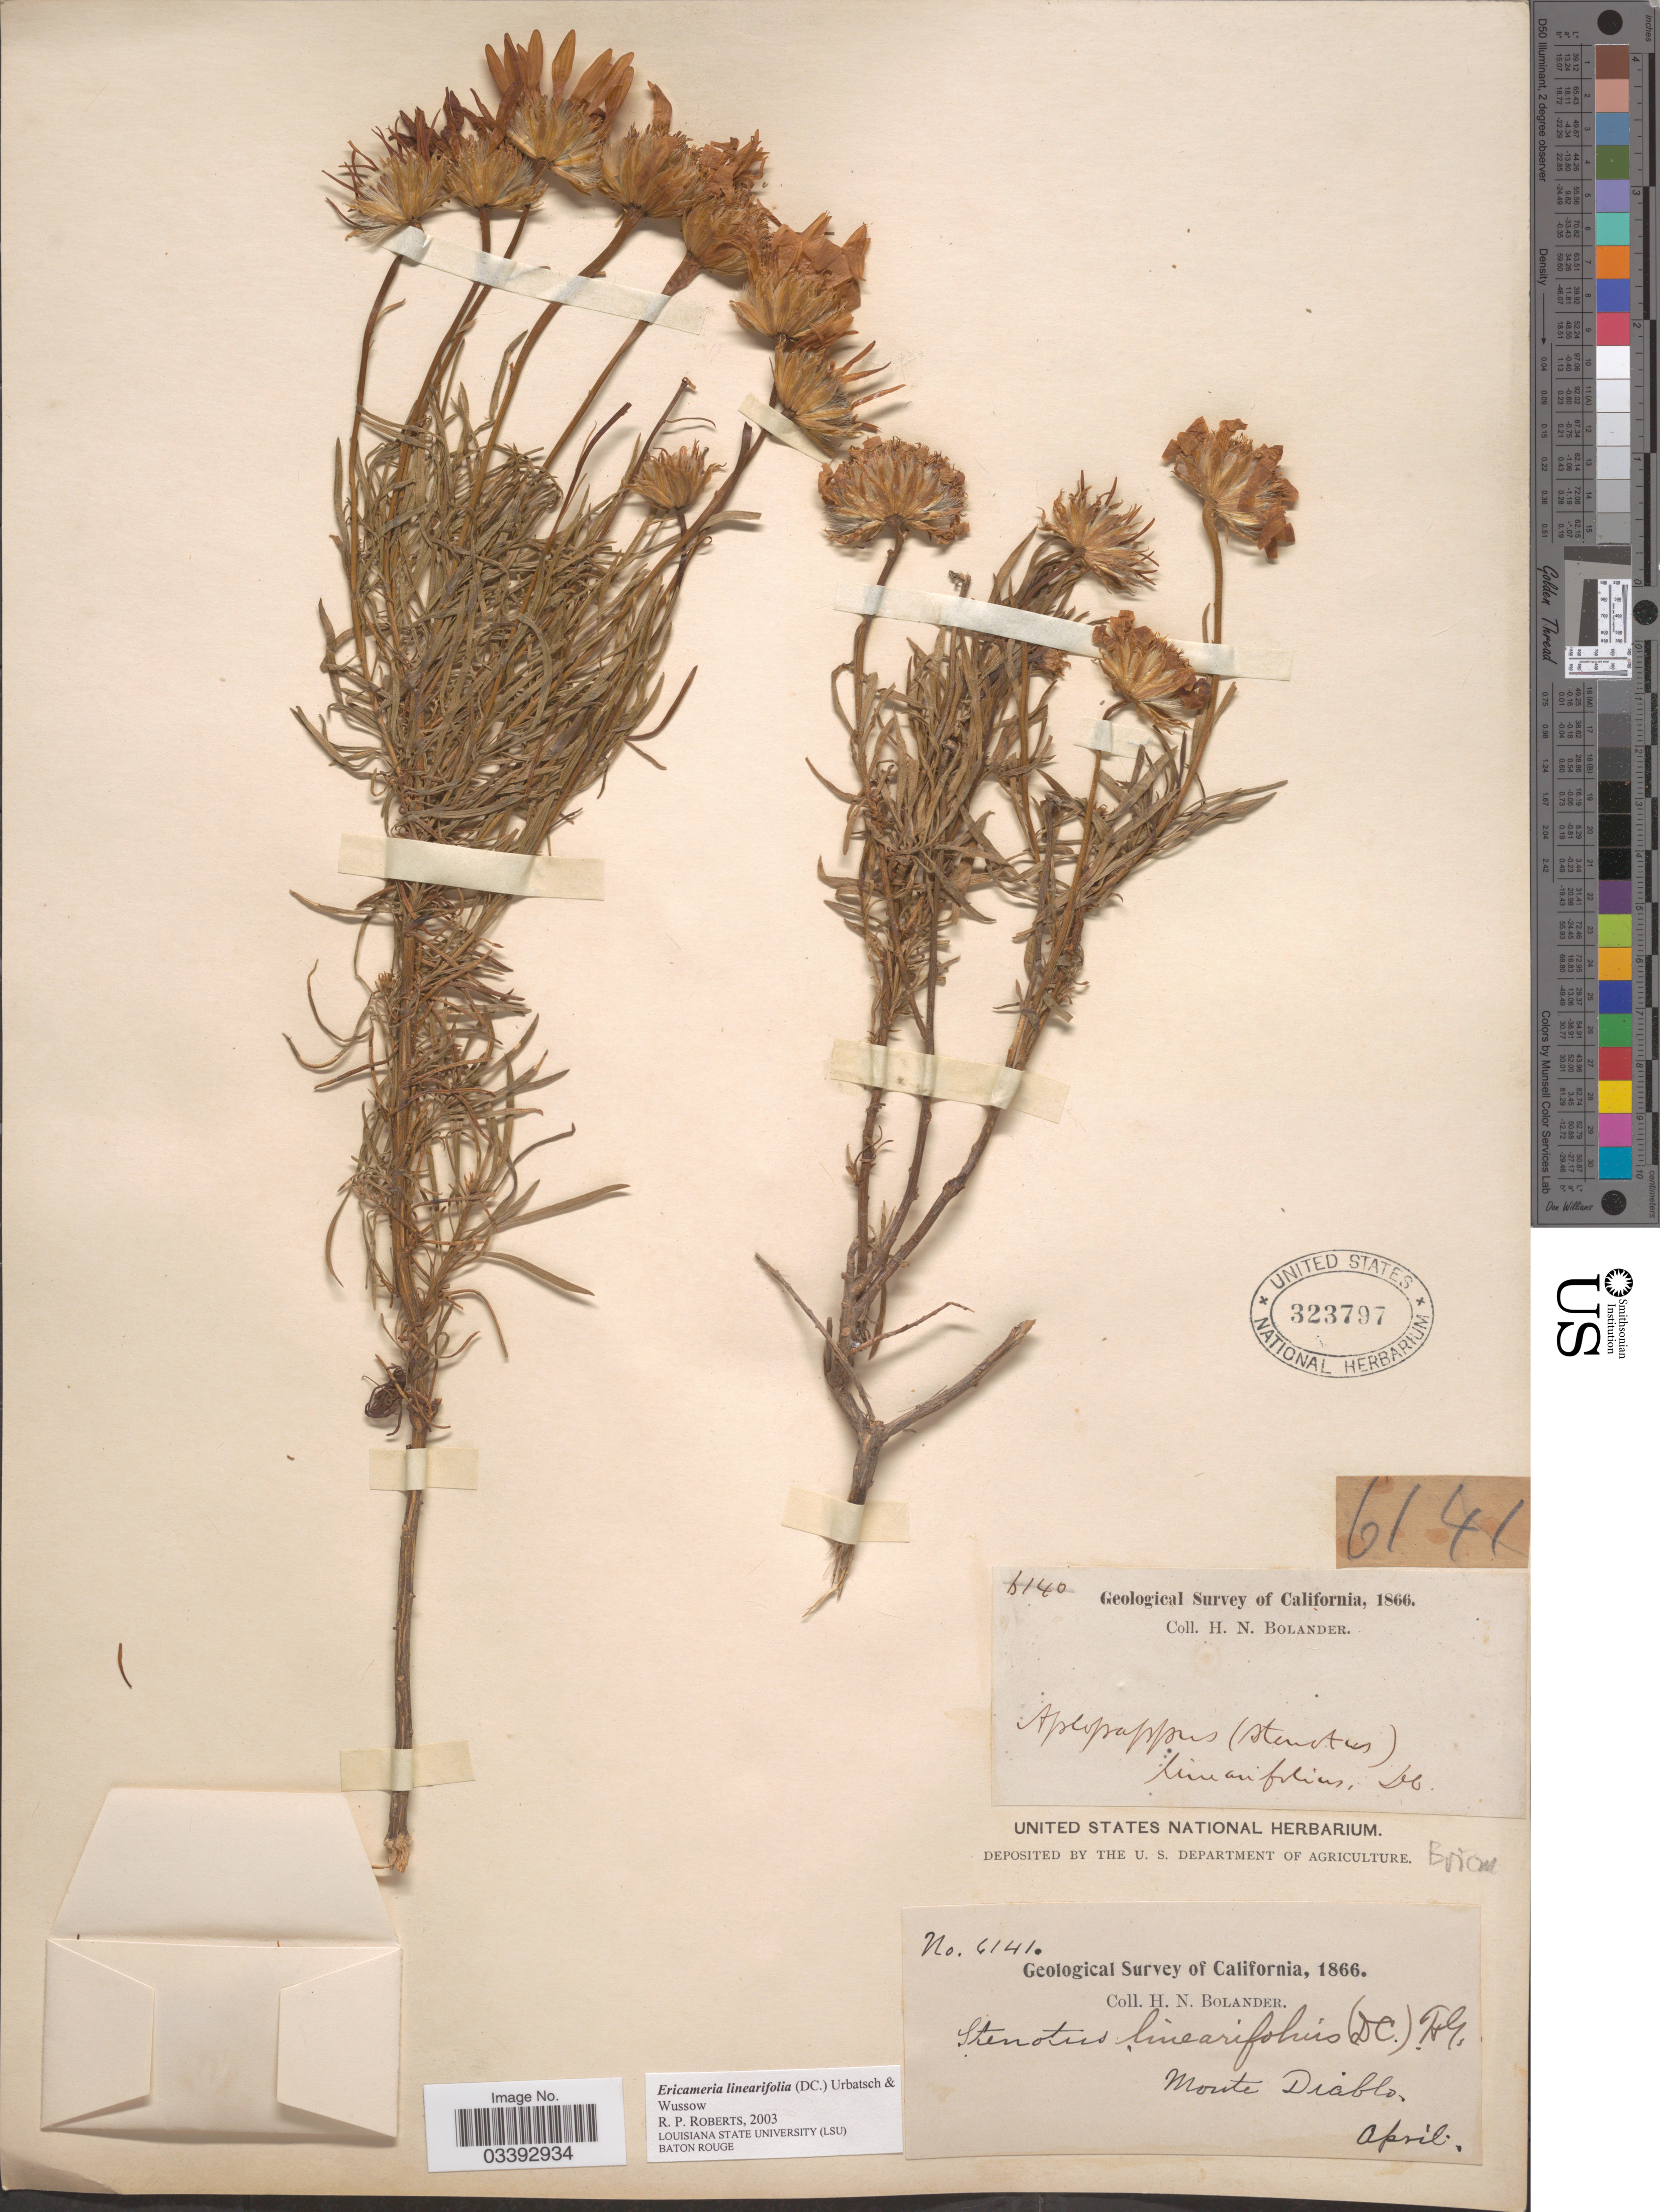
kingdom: Plantae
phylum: Tracheophyta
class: Magnoliopsida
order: Asterales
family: Asteraceae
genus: Ericameria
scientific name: Ericameria linearifolia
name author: (DC.) Urbatsch & Wussow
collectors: H. Bolander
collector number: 6141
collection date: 1866-04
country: United States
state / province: California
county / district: Contra Costa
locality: Monte Diablo.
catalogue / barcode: US 323797